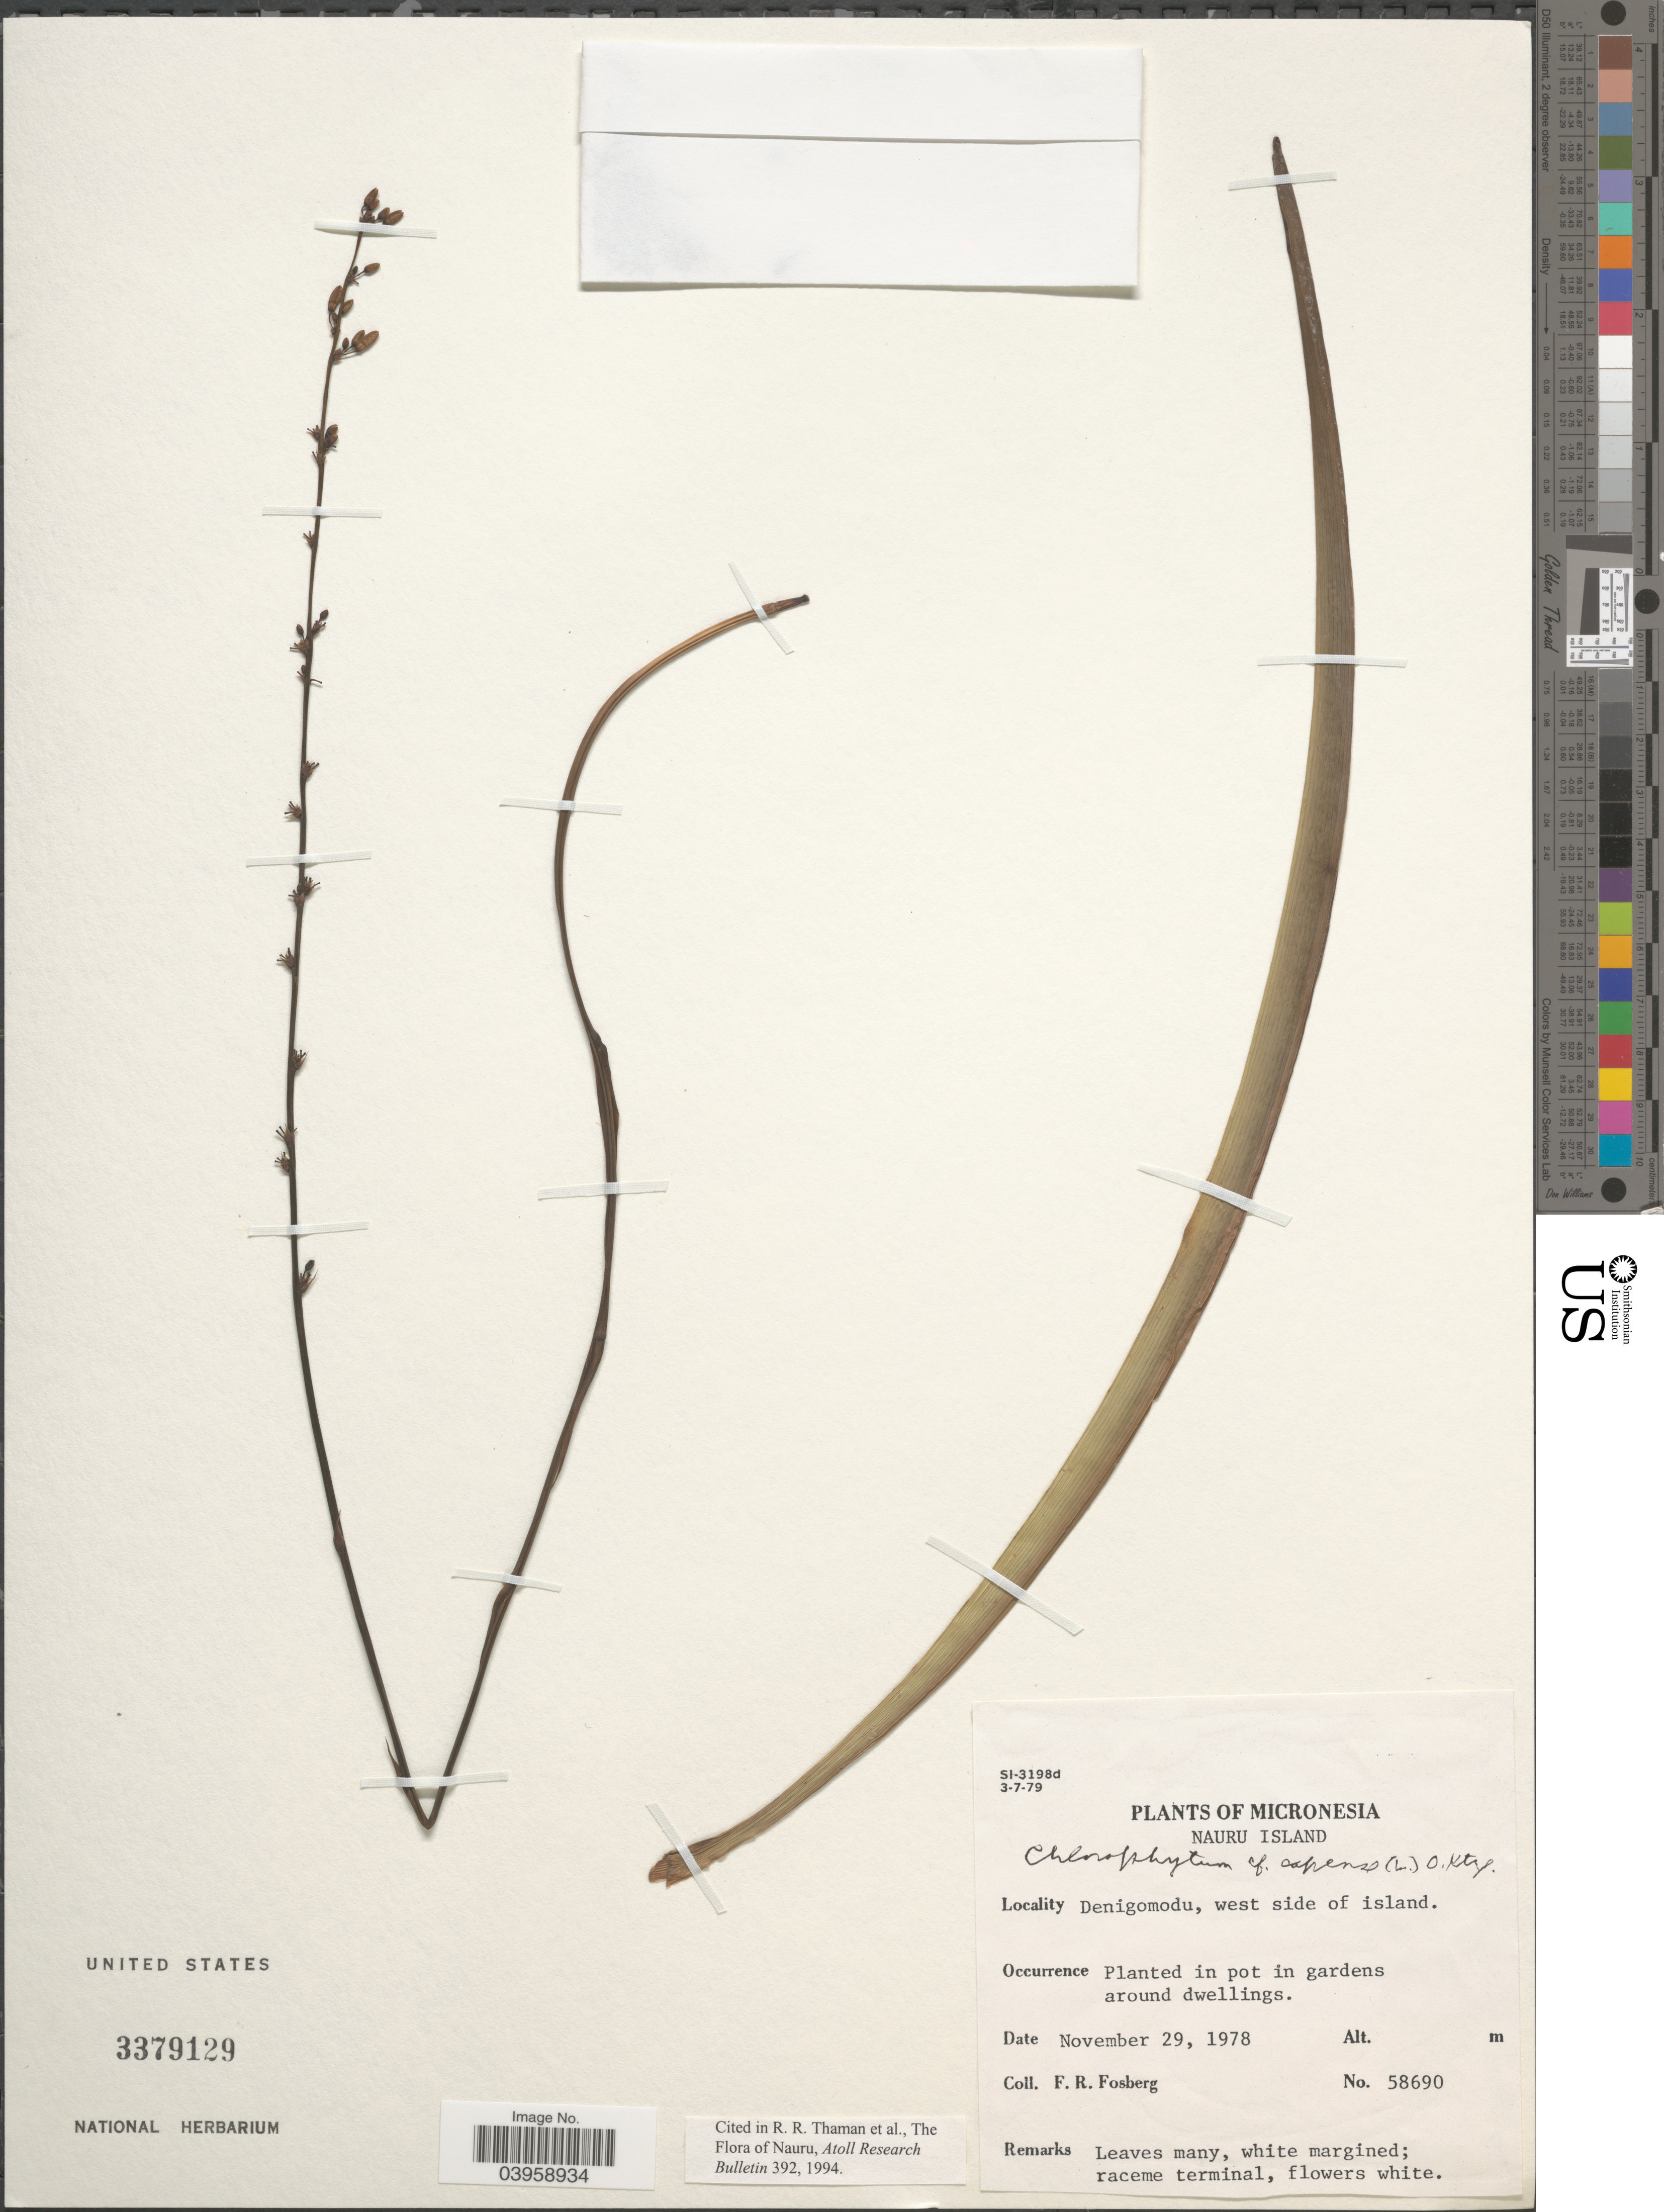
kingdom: Plantae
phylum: Tracheophyta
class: Liliopsida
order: Asparagales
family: Asparagaceae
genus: Chlorophytum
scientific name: Chlorophytum capense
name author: (L.) Voss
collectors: F. R. Fosberg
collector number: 58690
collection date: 1978-11-29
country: Micronesia, Federated States of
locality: Nauru Island. Denigomodu, west side of island.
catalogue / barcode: US 3379129